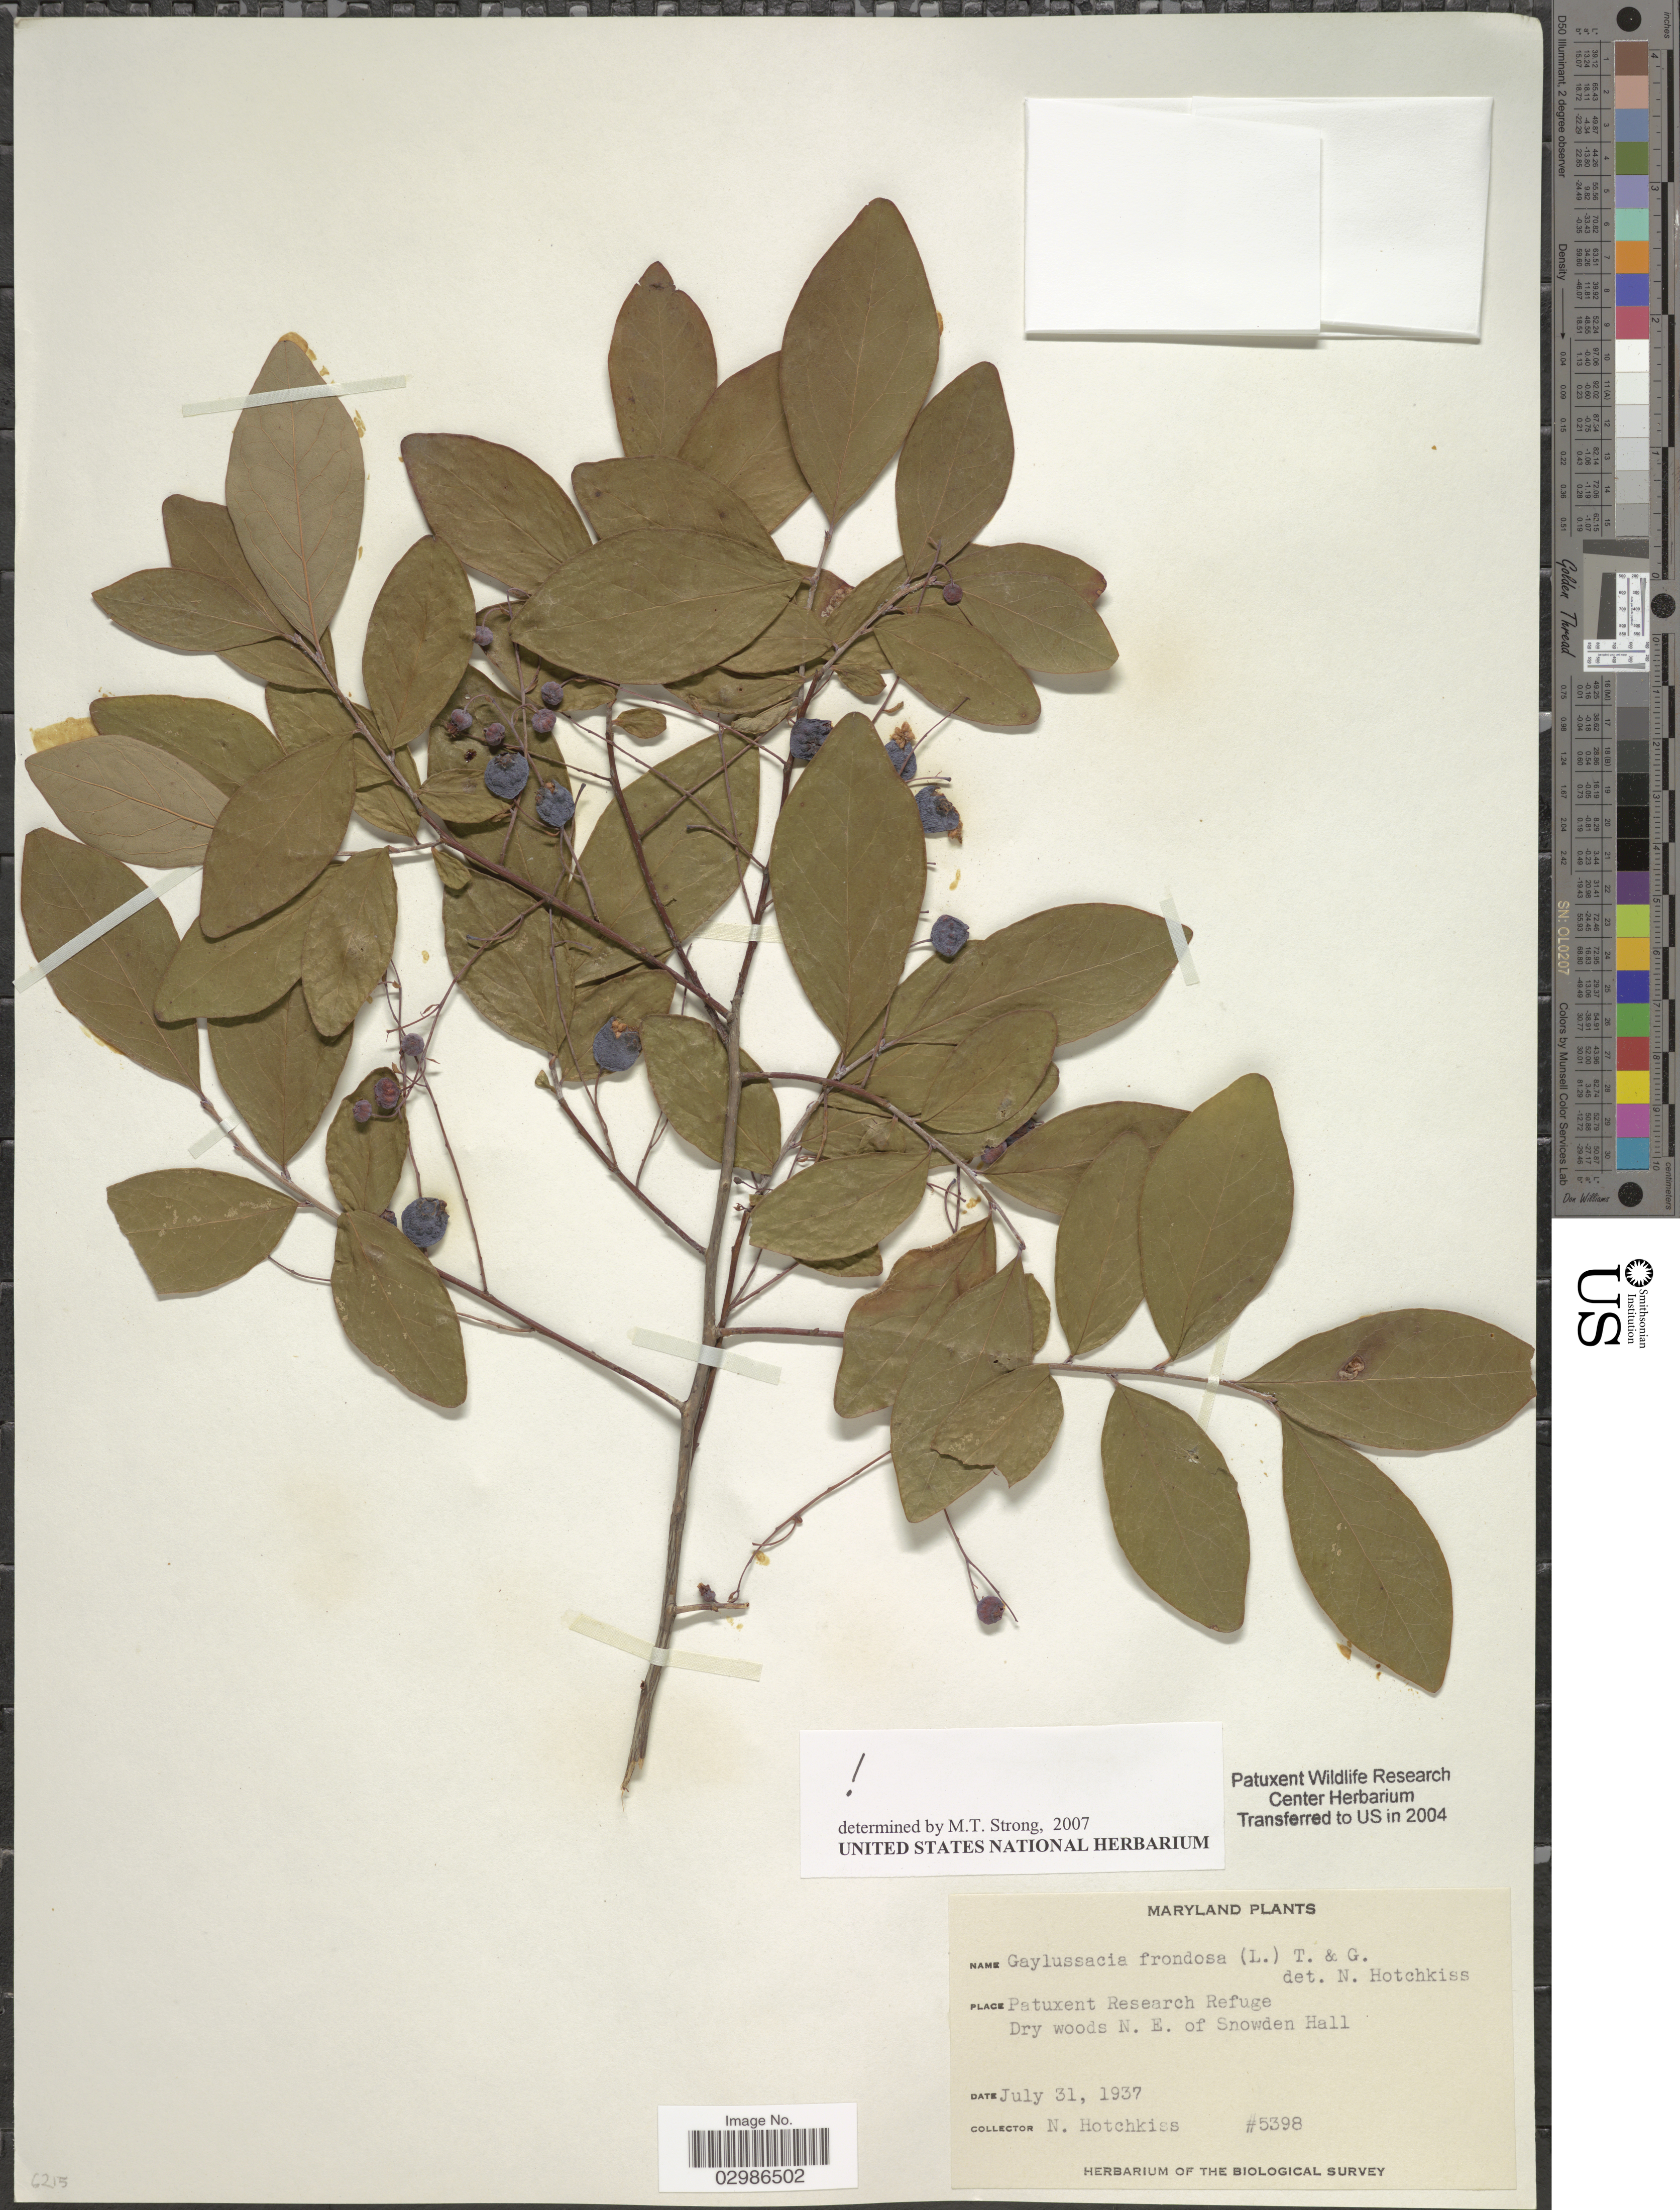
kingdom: Plantae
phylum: Tracheophyta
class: Magnoliopsida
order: Ericales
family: Ericaceae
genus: Gaylussacia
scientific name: Gaylussacia frondosa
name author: (L.) Torr. & A. Gray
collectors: N. Hotchkiss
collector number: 5398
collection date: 1937-07-31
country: United States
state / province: Maryland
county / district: Prince George's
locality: Patuxent Research Refuge. Dry woods N. E. of Snowden Hall.